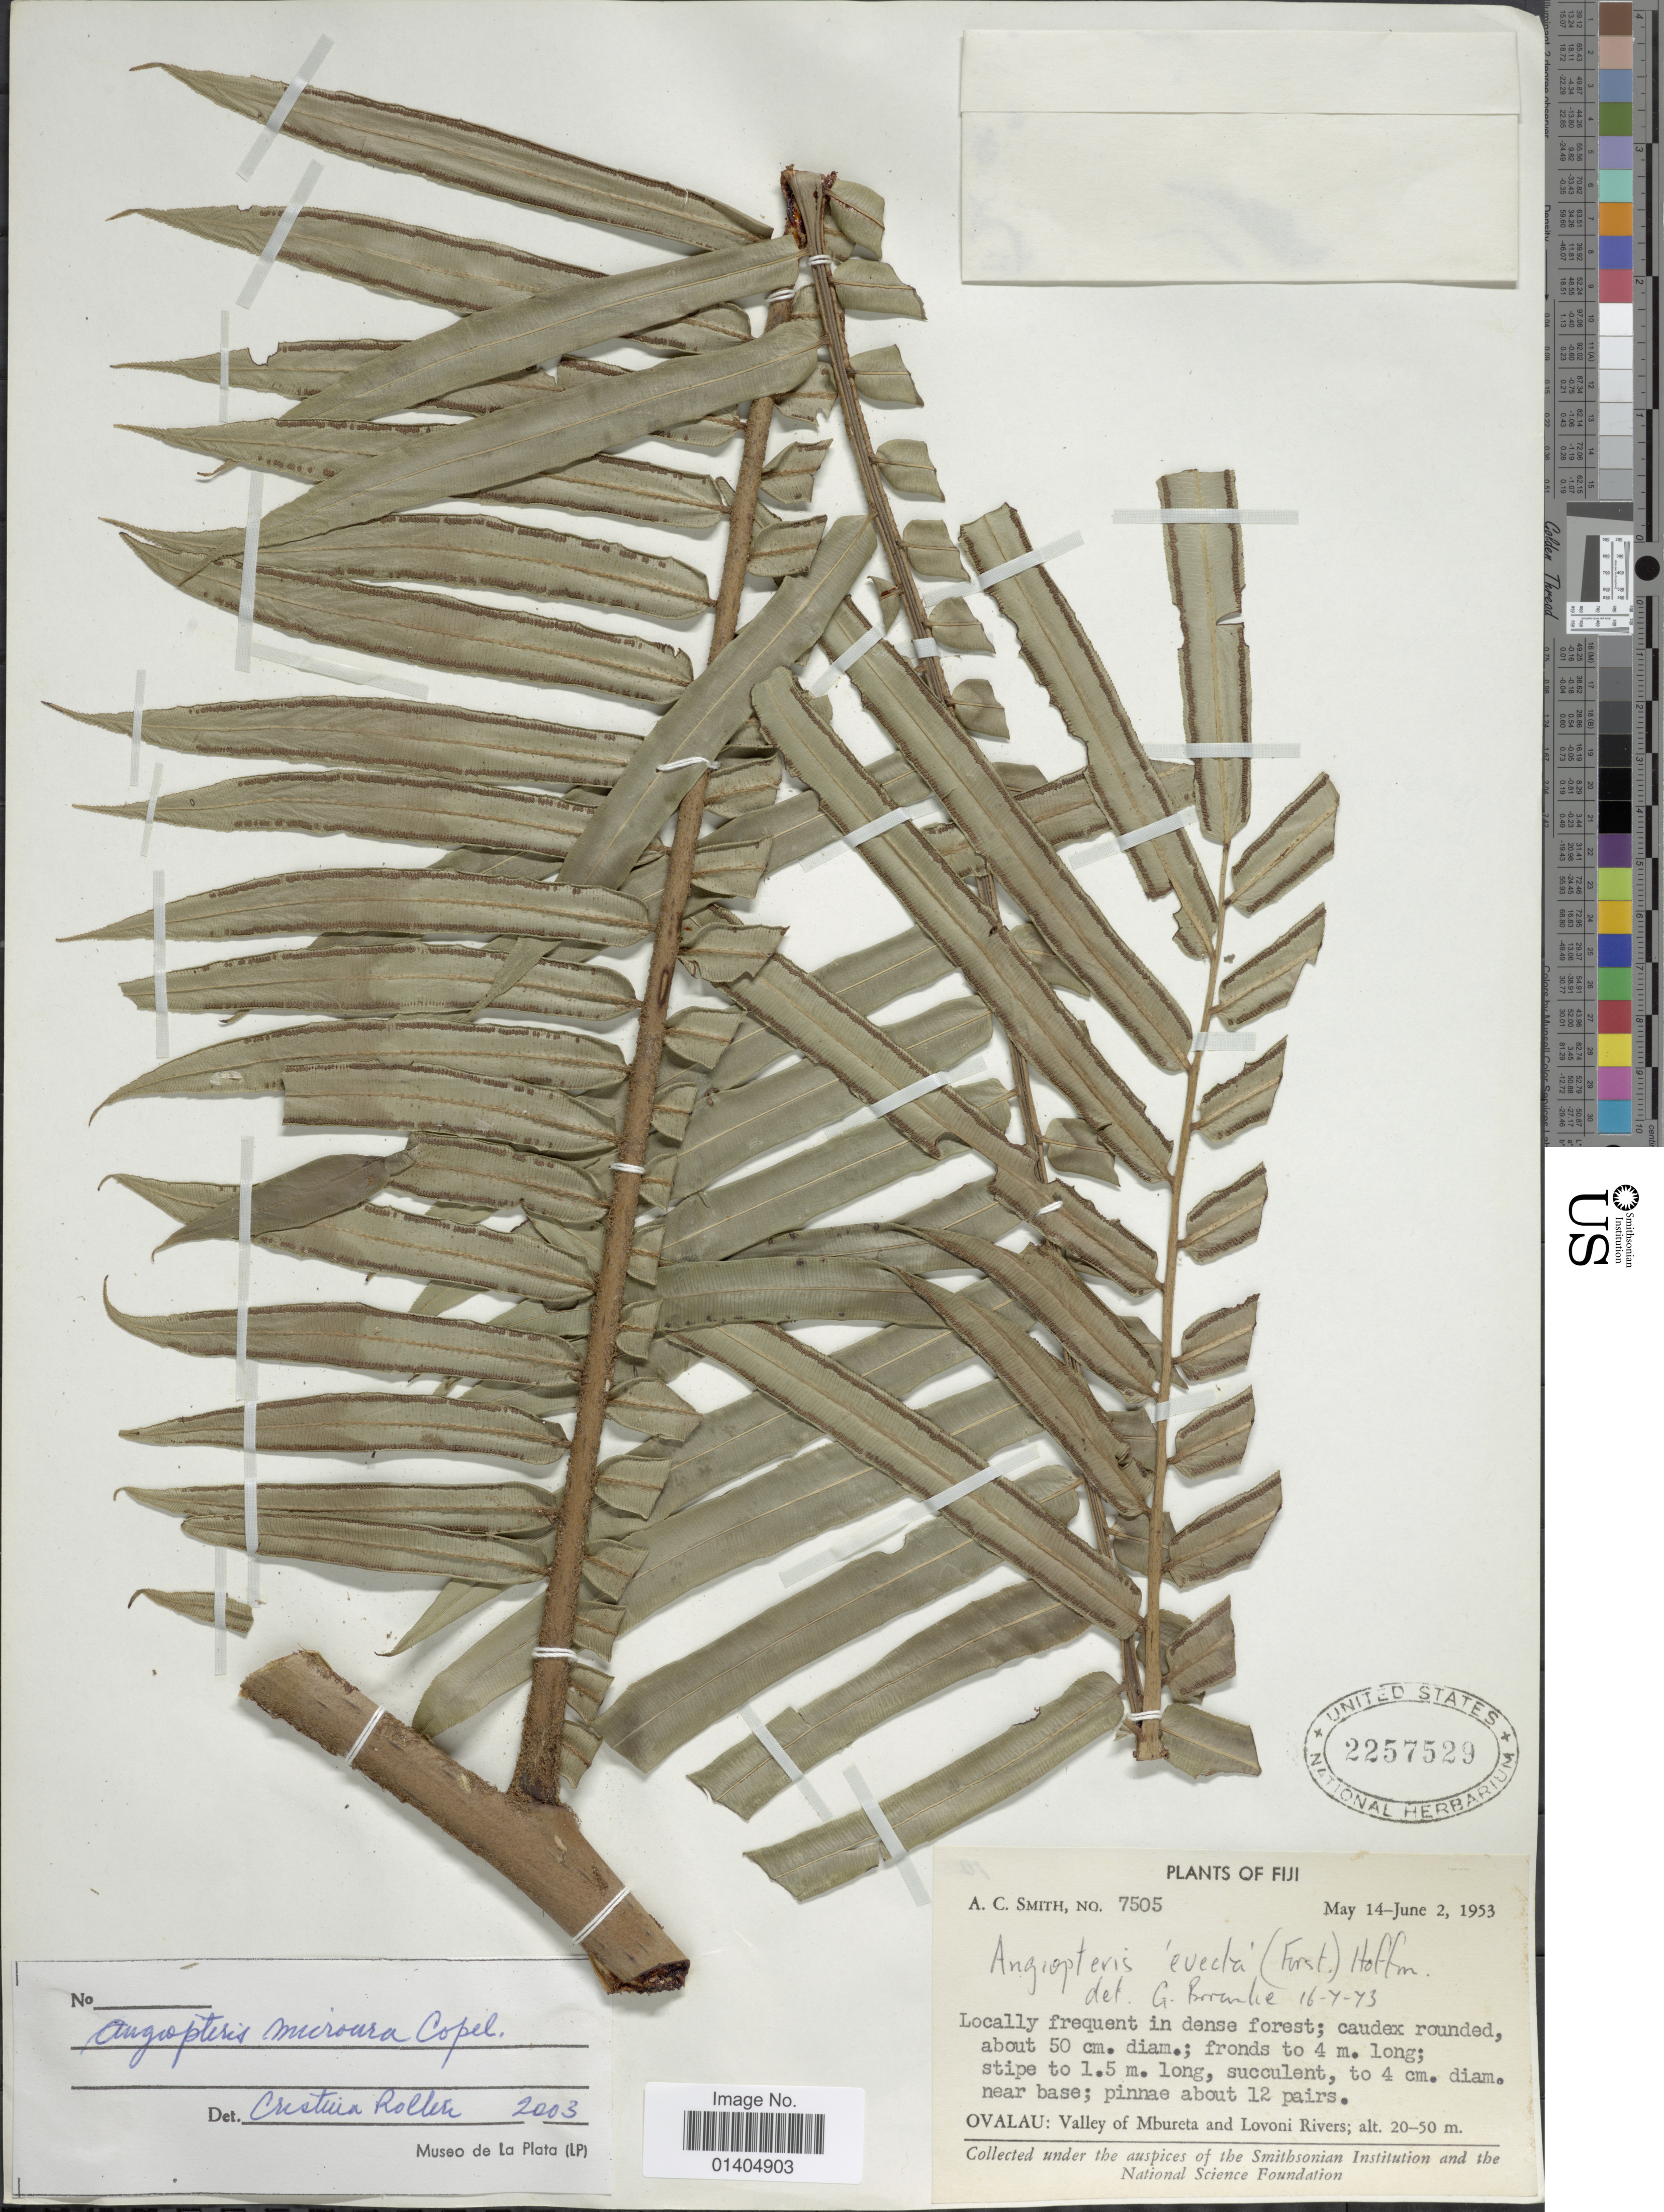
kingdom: Plantae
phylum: Tracheophyta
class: Polypodiopsida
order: Marattiales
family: Marattiaceae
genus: Angiopteris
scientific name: Angiopteris microura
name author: Copel.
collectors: A. C. Smith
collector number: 7505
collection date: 1953-05-14/1953-06-02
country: Fiji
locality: Ovalau: Valley of Mbureta and Lovoni Rivers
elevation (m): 20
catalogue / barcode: US 2257529